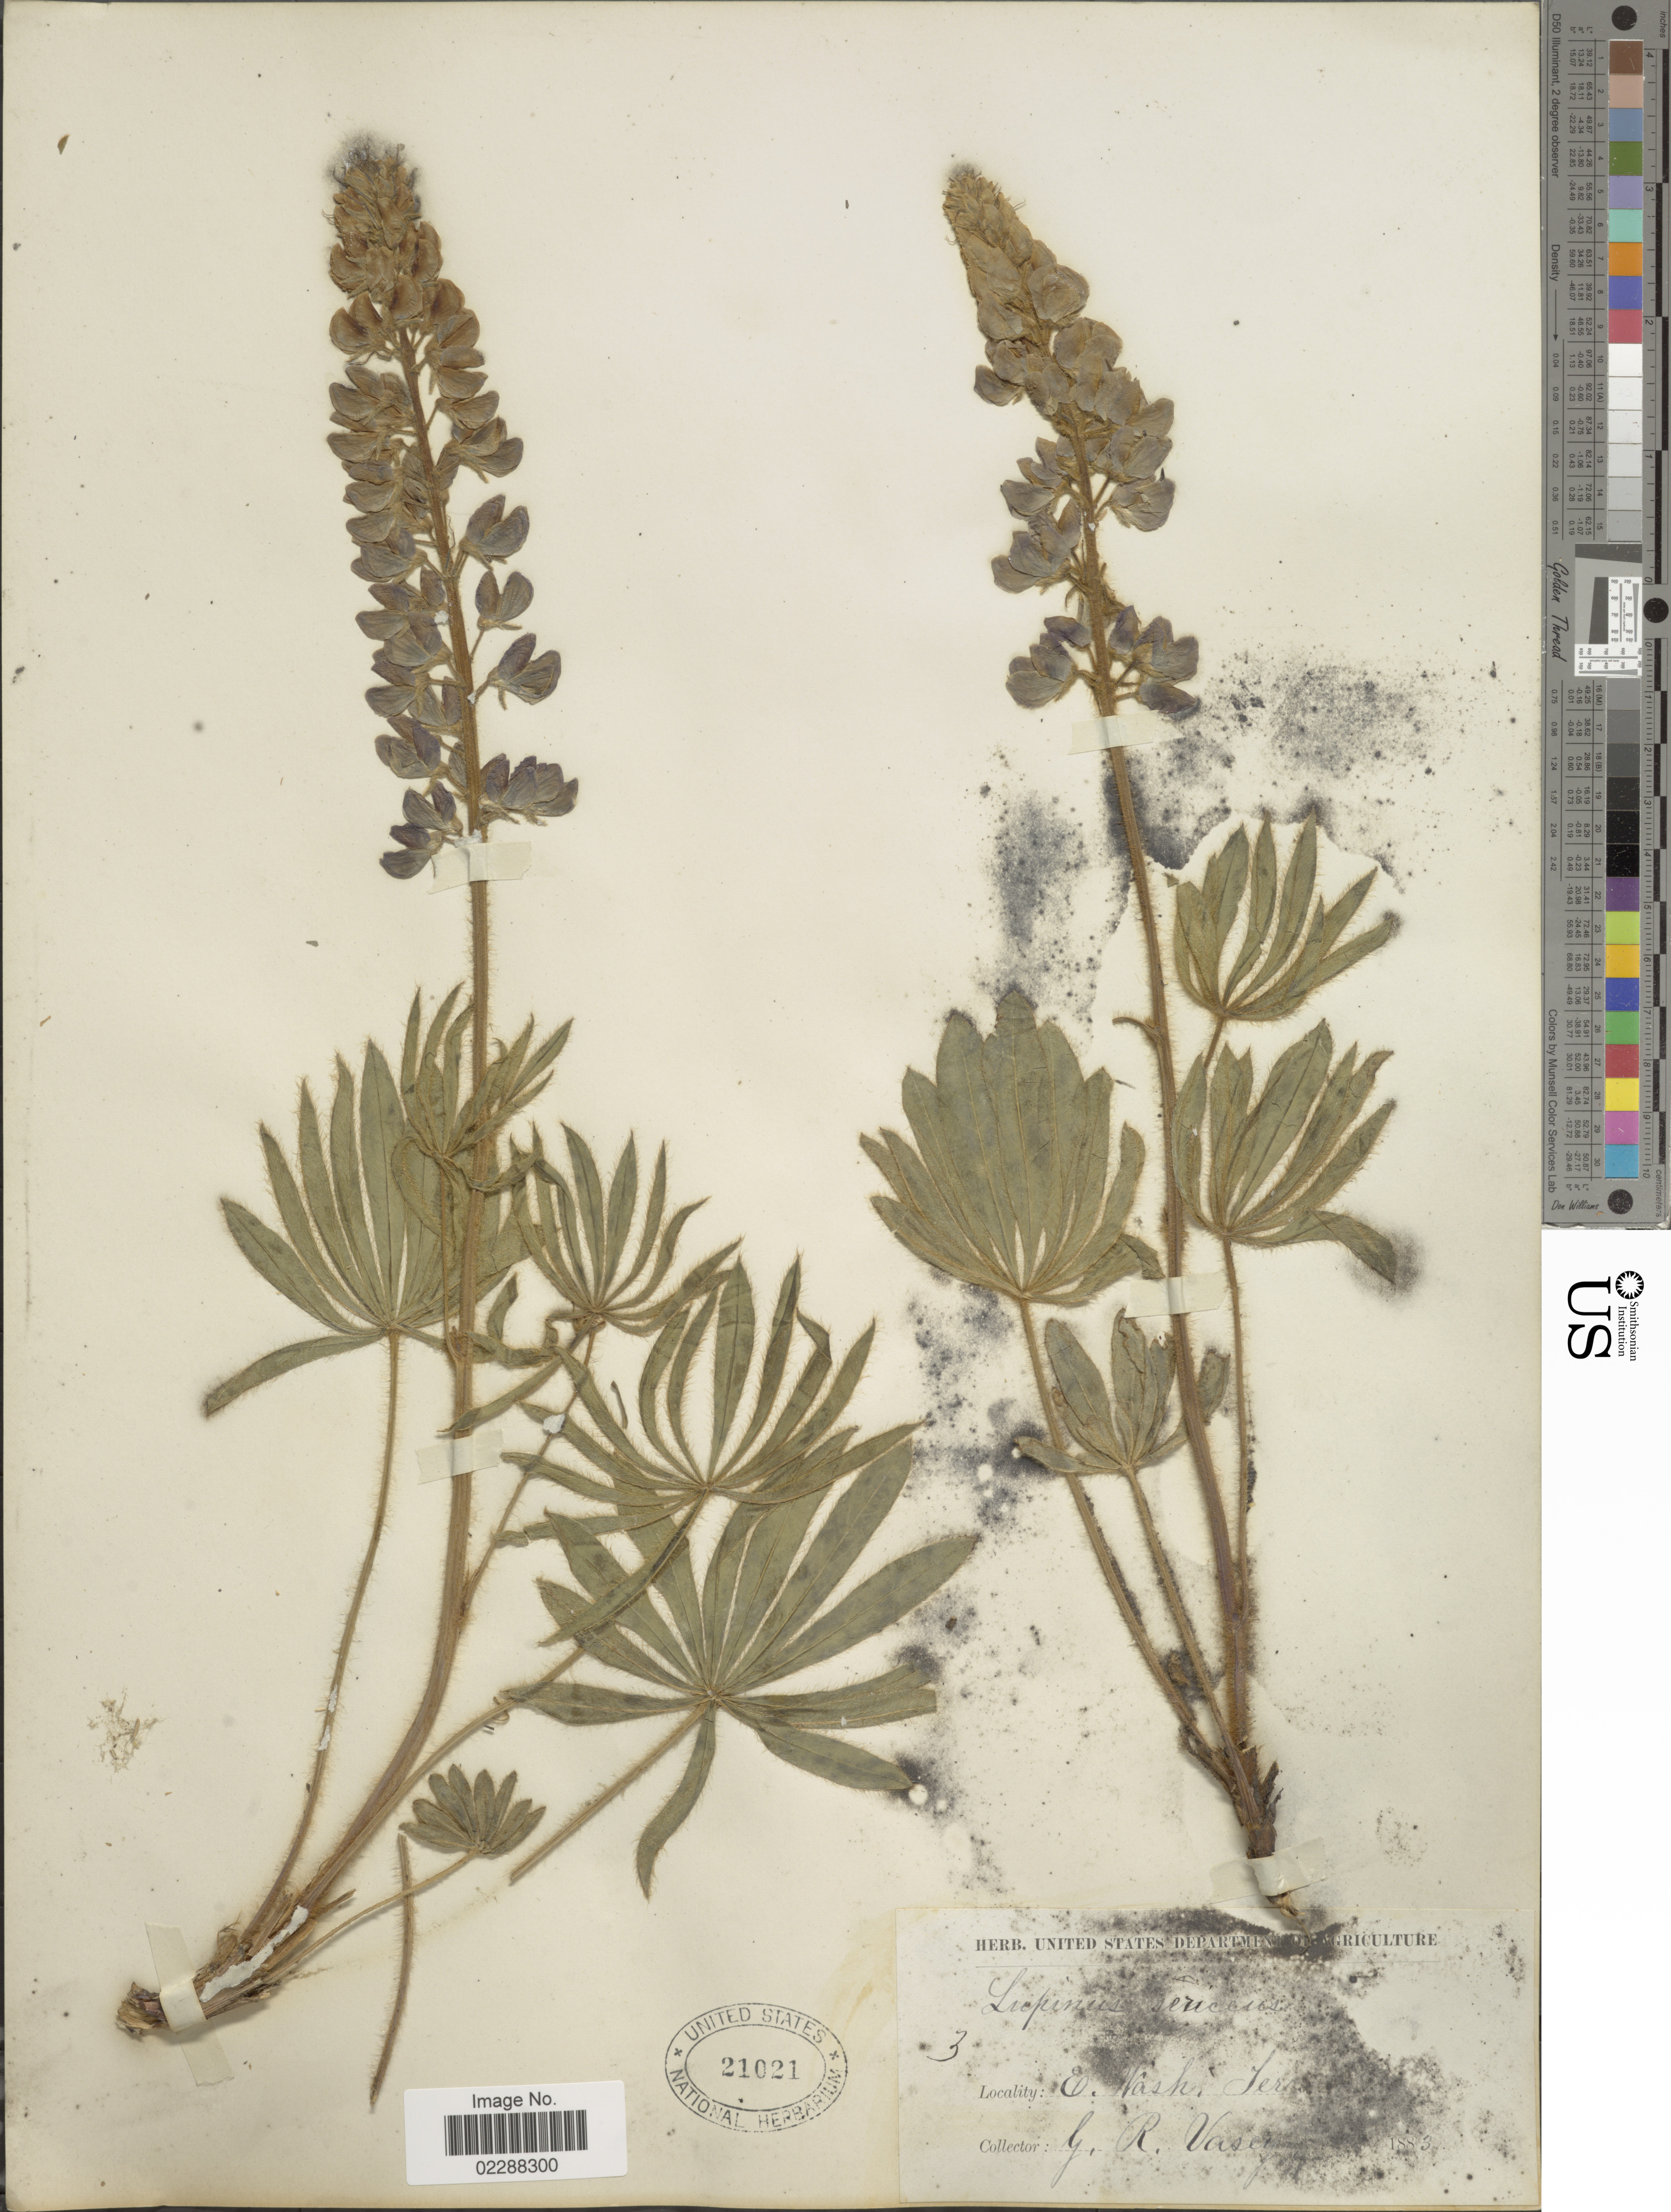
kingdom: Plantae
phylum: Tracheophyta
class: Magnoliopsida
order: Fabales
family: Fabaceae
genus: Lupinus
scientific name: Lupinus sericeus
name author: Pursh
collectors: G. R. Vasey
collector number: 3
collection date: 1883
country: United States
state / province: Washington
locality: E. Wash. Terr.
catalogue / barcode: US 21021